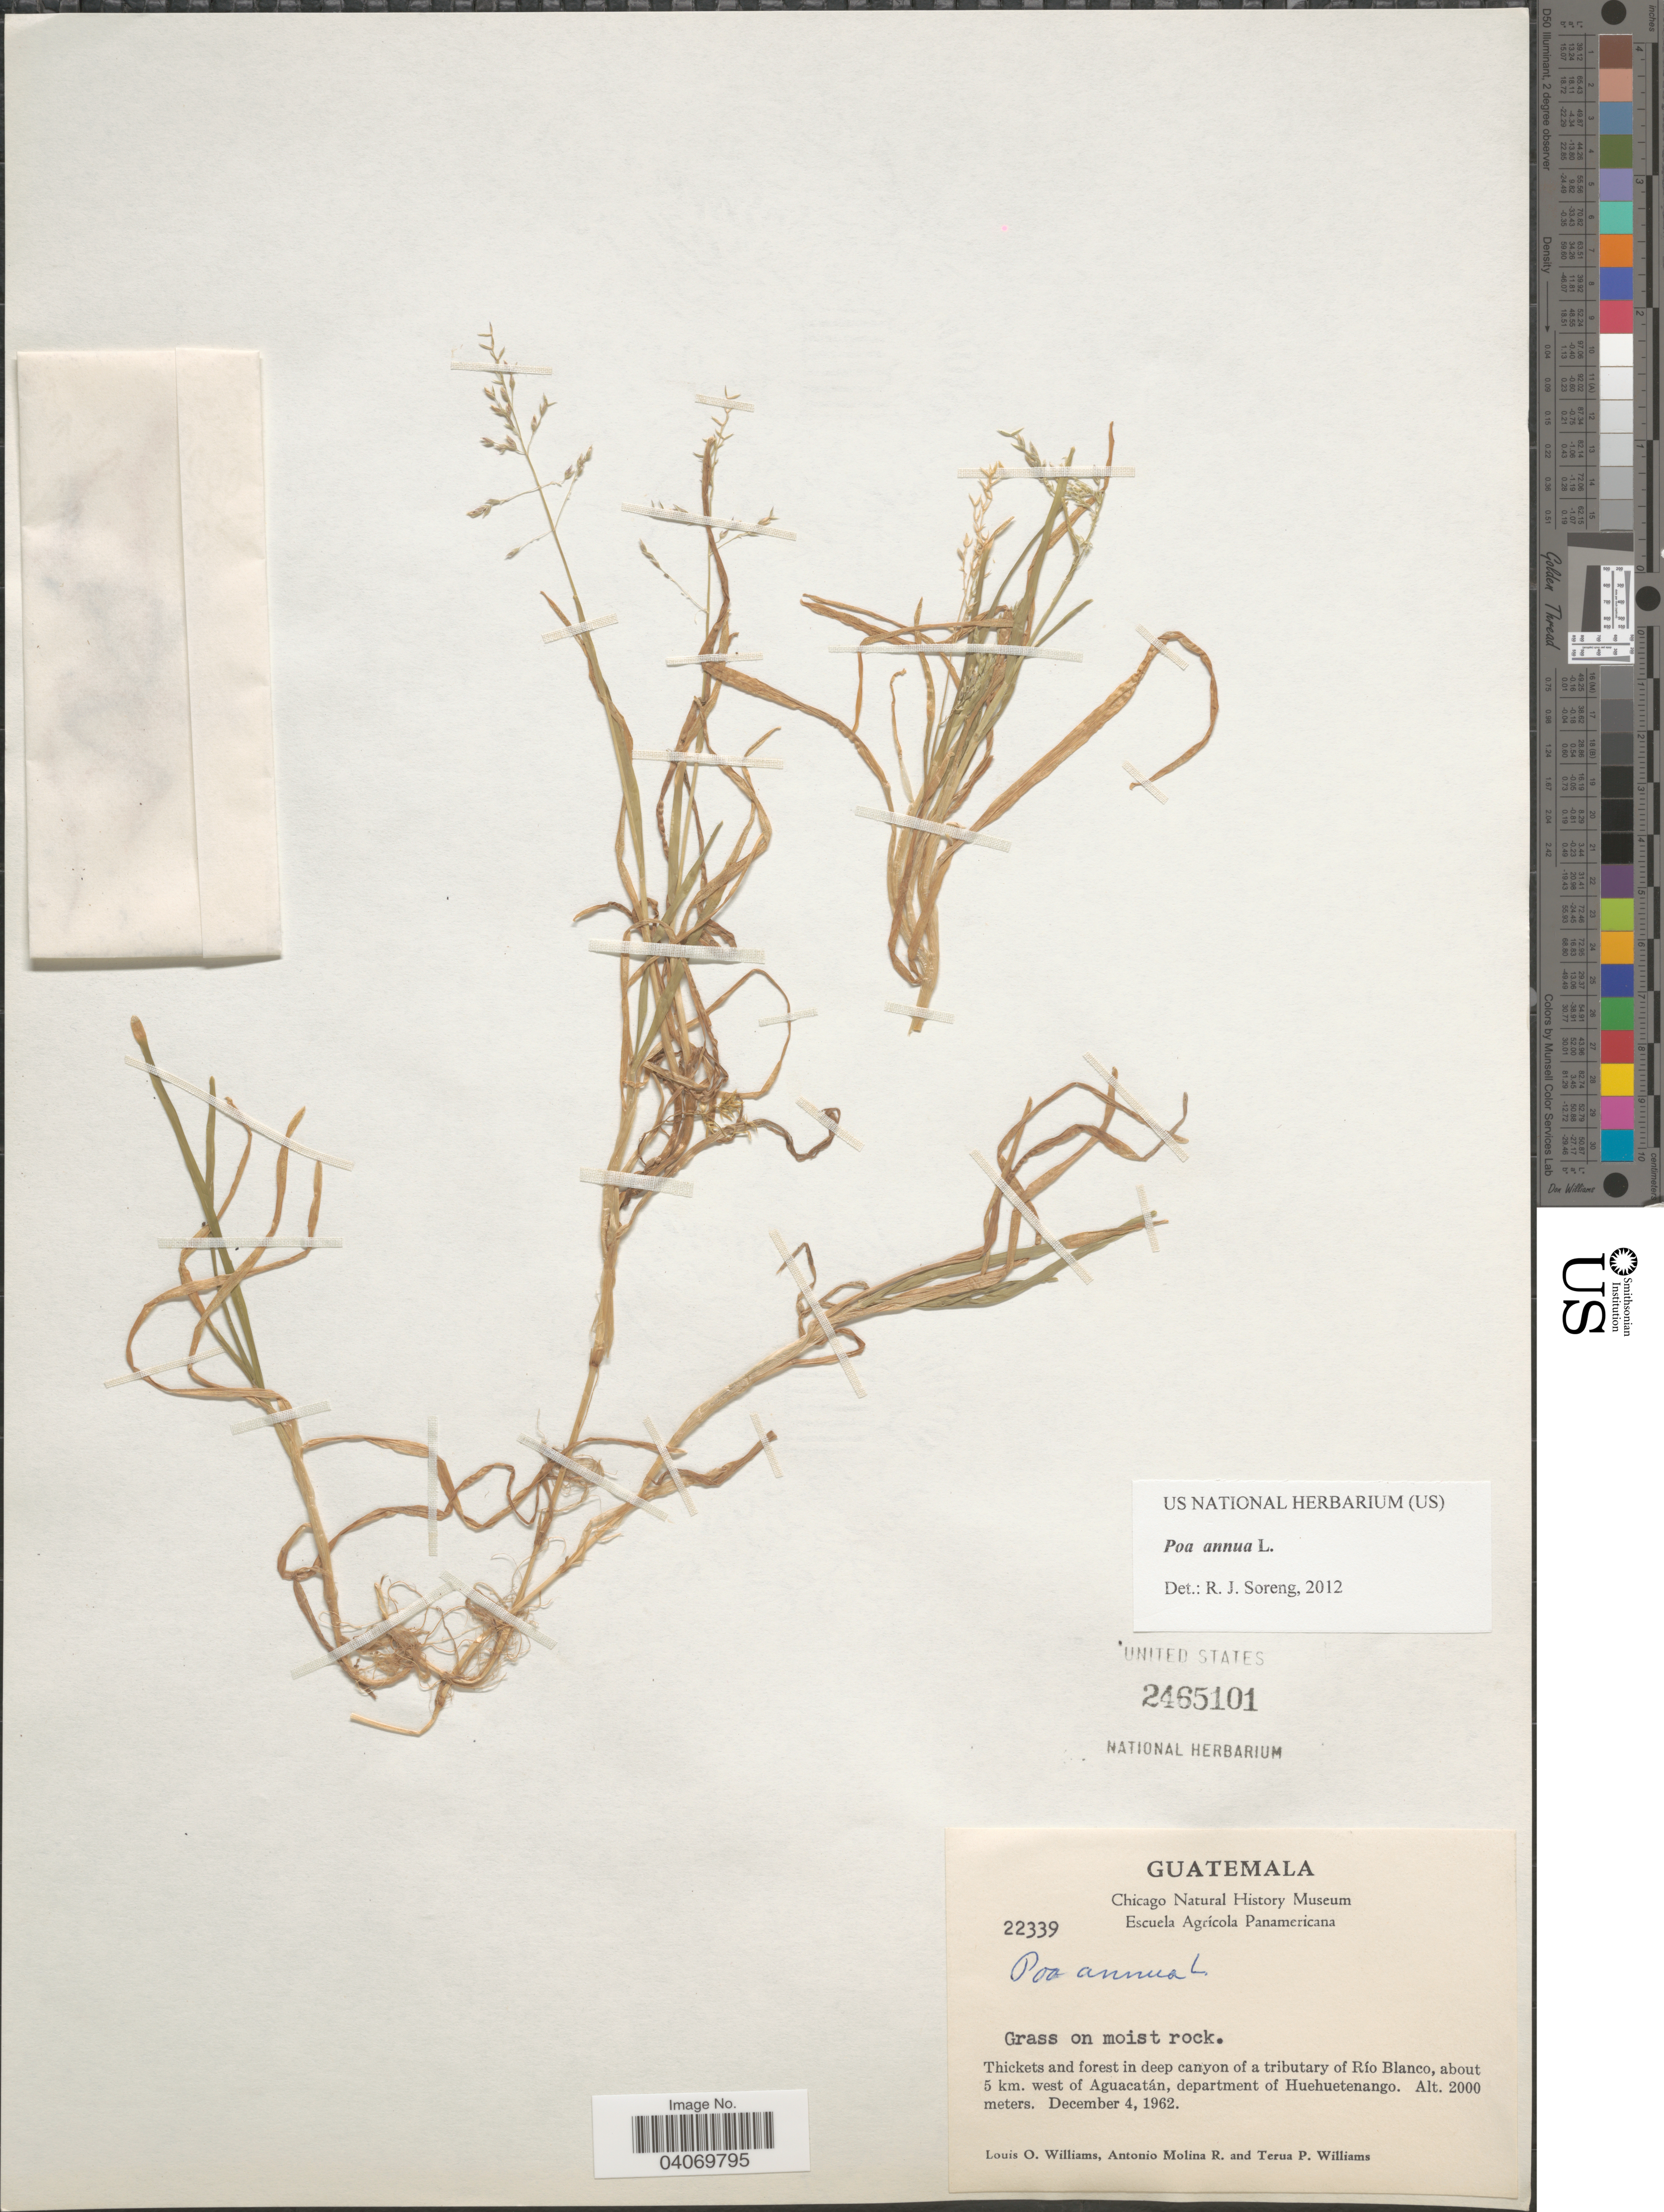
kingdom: Plantae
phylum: Tracheophyta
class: Liliopsida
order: Poales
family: Poaceae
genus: Poa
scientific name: Poa annua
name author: L.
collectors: L. O. Williams, A. Molina R. & T. Williams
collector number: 22339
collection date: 1962-12-04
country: Guatemala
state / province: Huehuetenango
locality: Grass on moist rock. Thickets and forest in deep canyon of a tributary of Río Blanco, about 5 km. west of Aguacatán, department of Huehuetenango.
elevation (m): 2000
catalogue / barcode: US 2465101